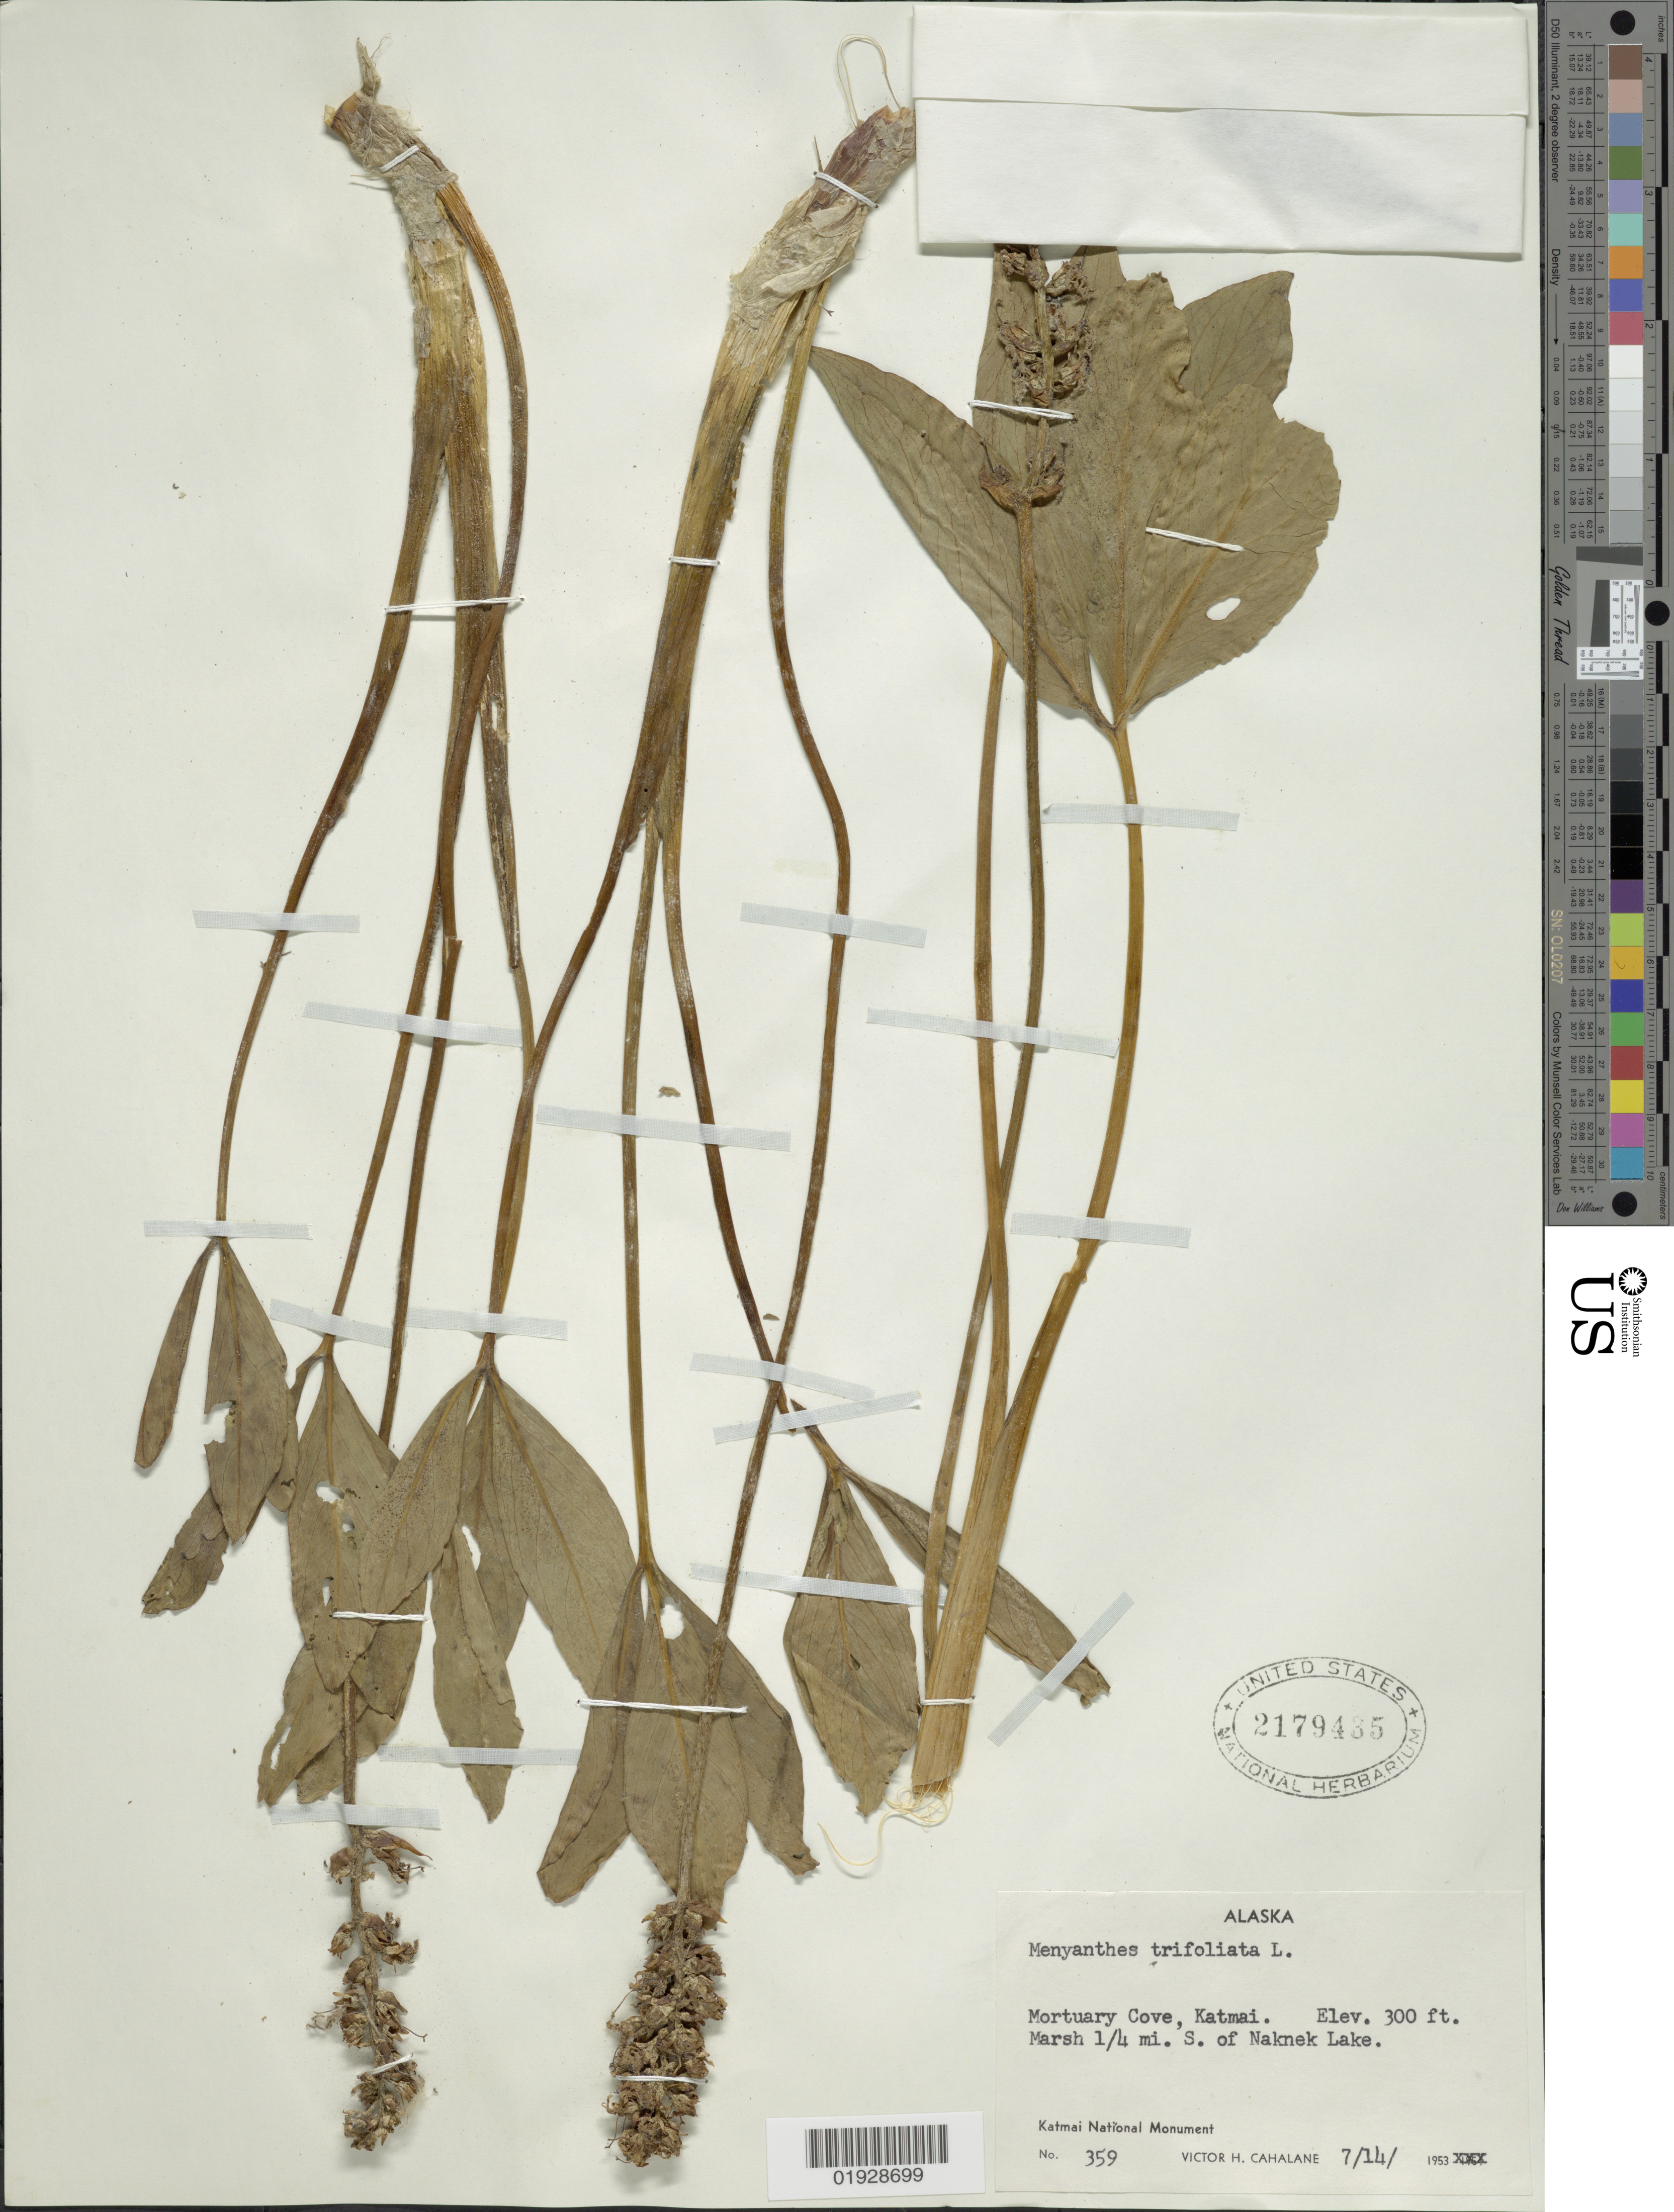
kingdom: Plantae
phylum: Tracheophyta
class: Magnoliopsida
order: Asterales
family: Menyanthaceae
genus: Menyanthes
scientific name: Menyanthes trifoliata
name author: L.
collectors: V. Cahalane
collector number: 359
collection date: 1953-07-14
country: United States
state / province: Alaska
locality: Mortuary Cove, Katmai. Marsh 1/4 mi. S. of Naknek Lake. Katmai National Monument.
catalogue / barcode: US 2179435